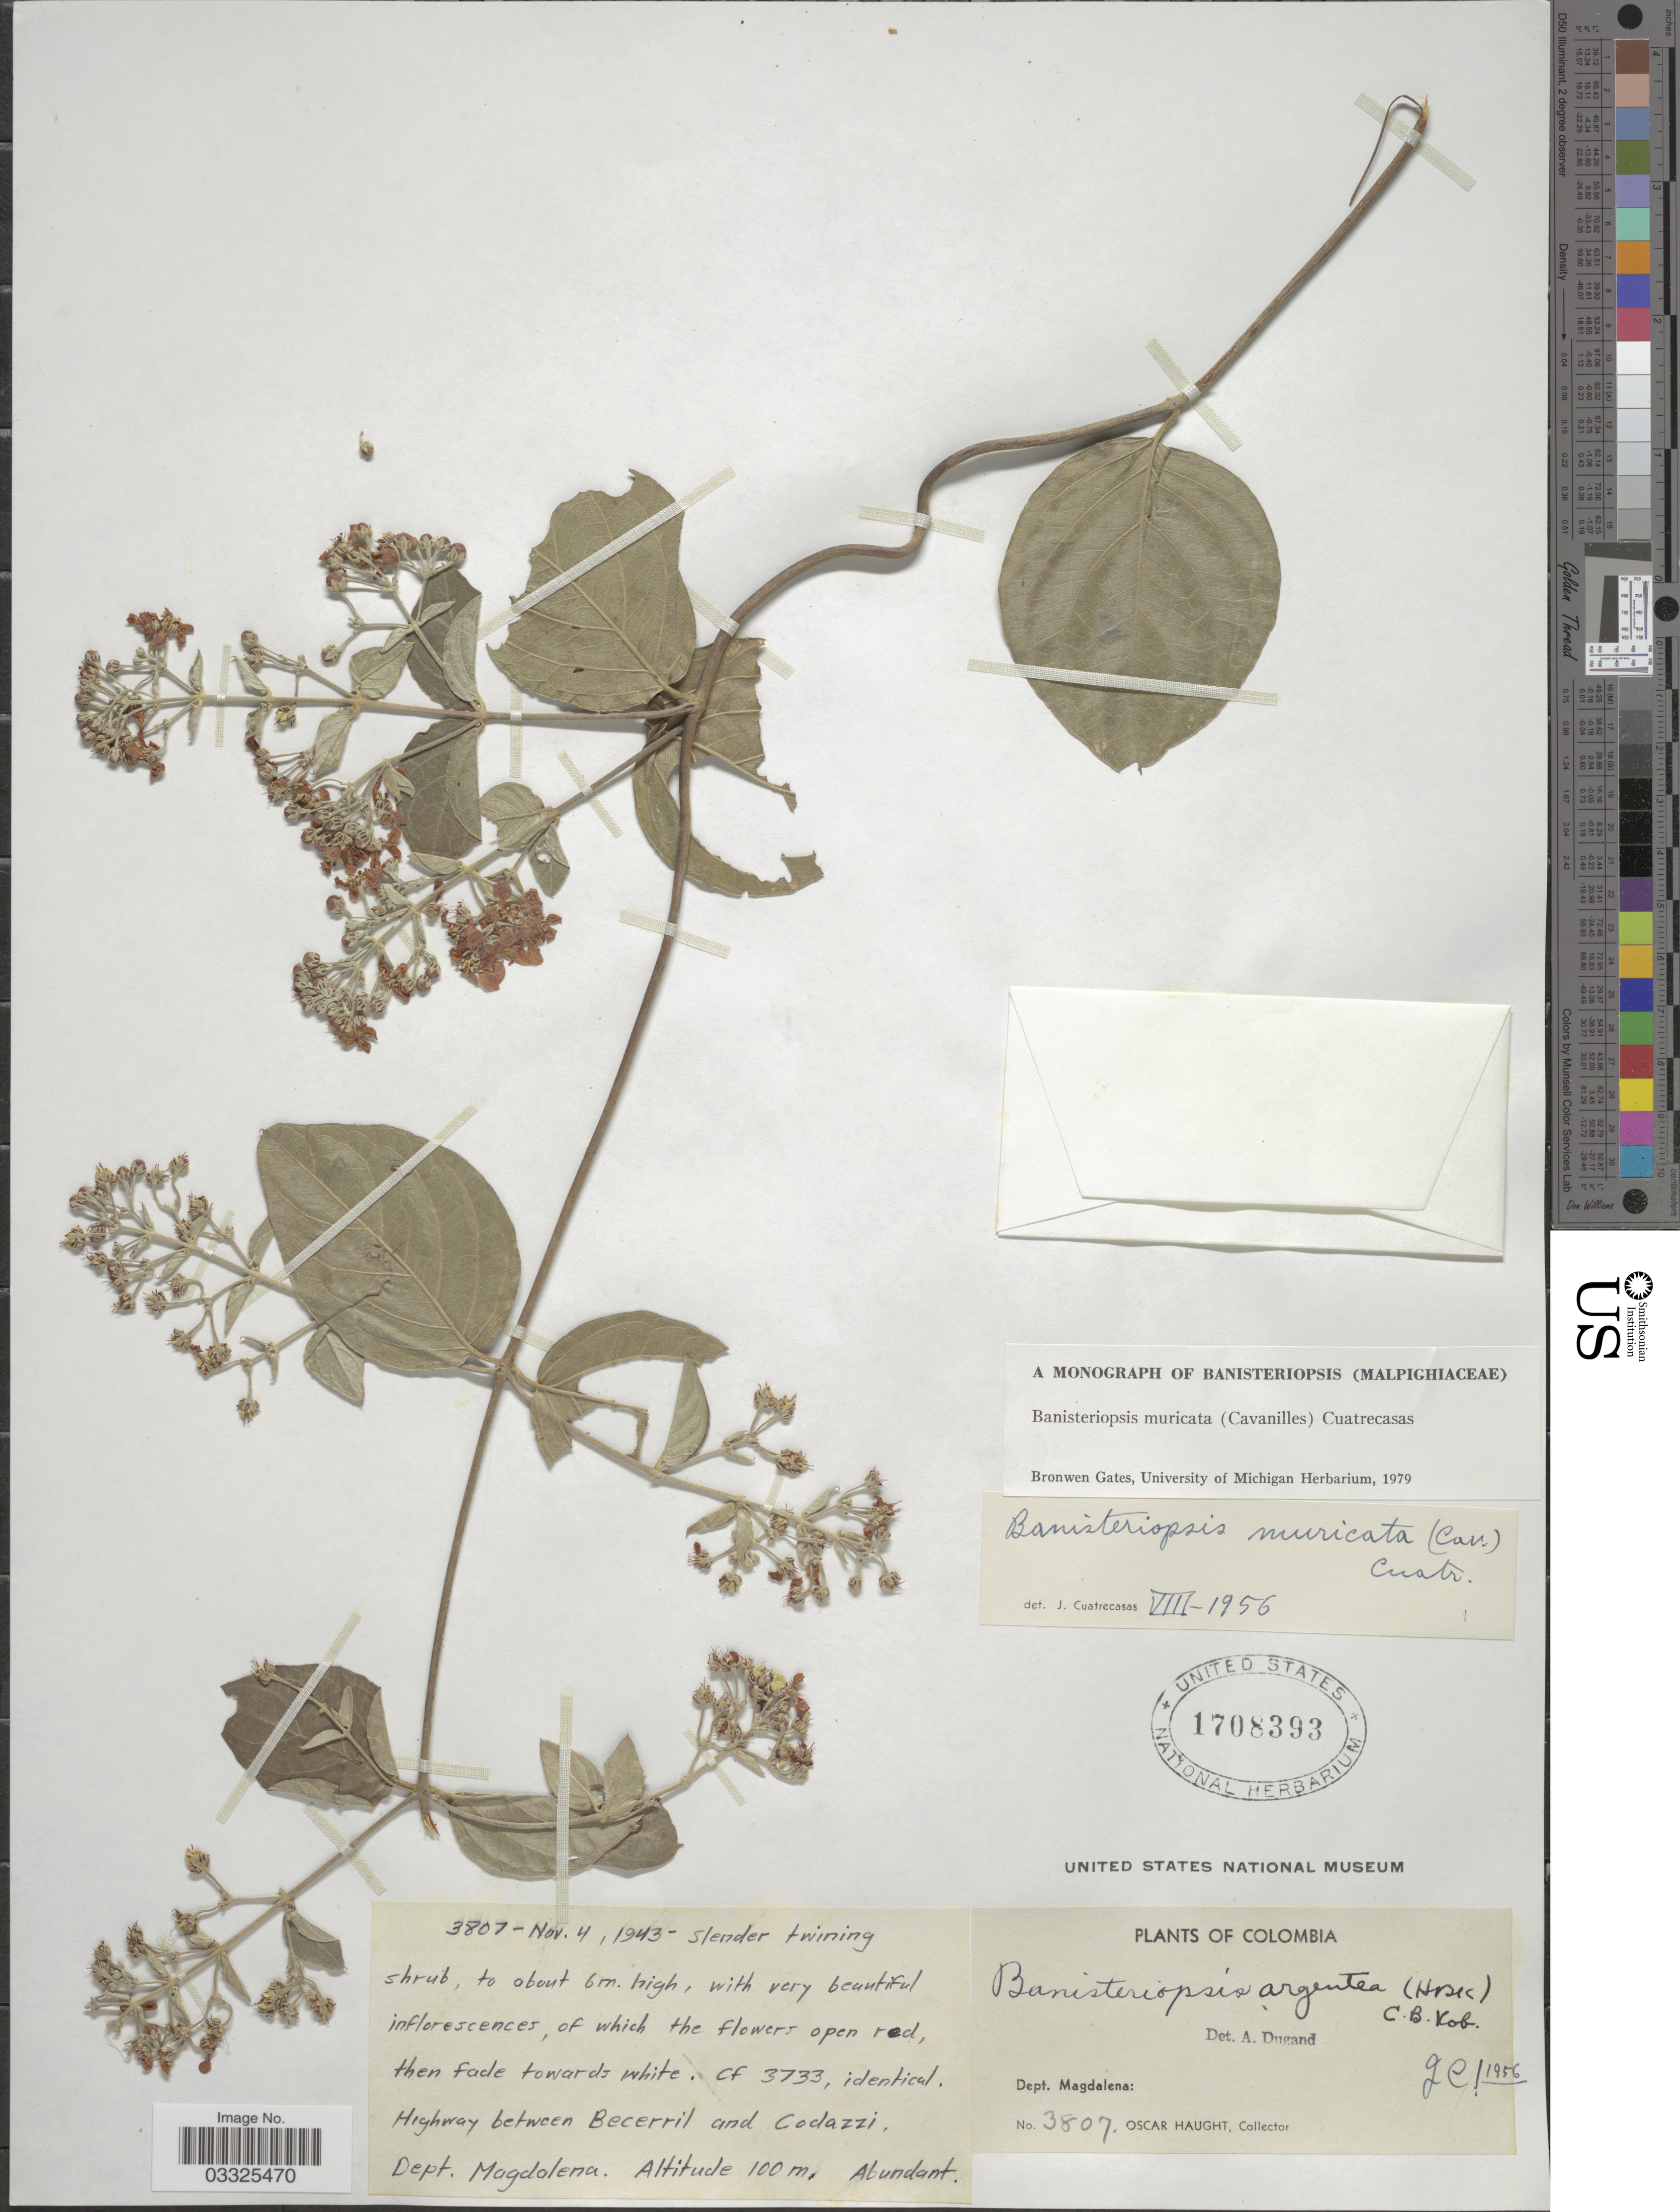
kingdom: Plantae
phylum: Tracheophyta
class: Magnoliopsida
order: Malpighiales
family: Malpighiaceae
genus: Banisteriopsis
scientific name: Banisteriopsis muricata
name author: (Cav.) Cuatrec.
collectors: O. L. Haught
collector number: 3807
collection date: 1943-11-04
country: Colombia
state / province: Magdalena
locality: Highway between Becerril and Codazzi, Dept. Magdalena.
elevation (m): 100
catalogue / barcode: US 1708393